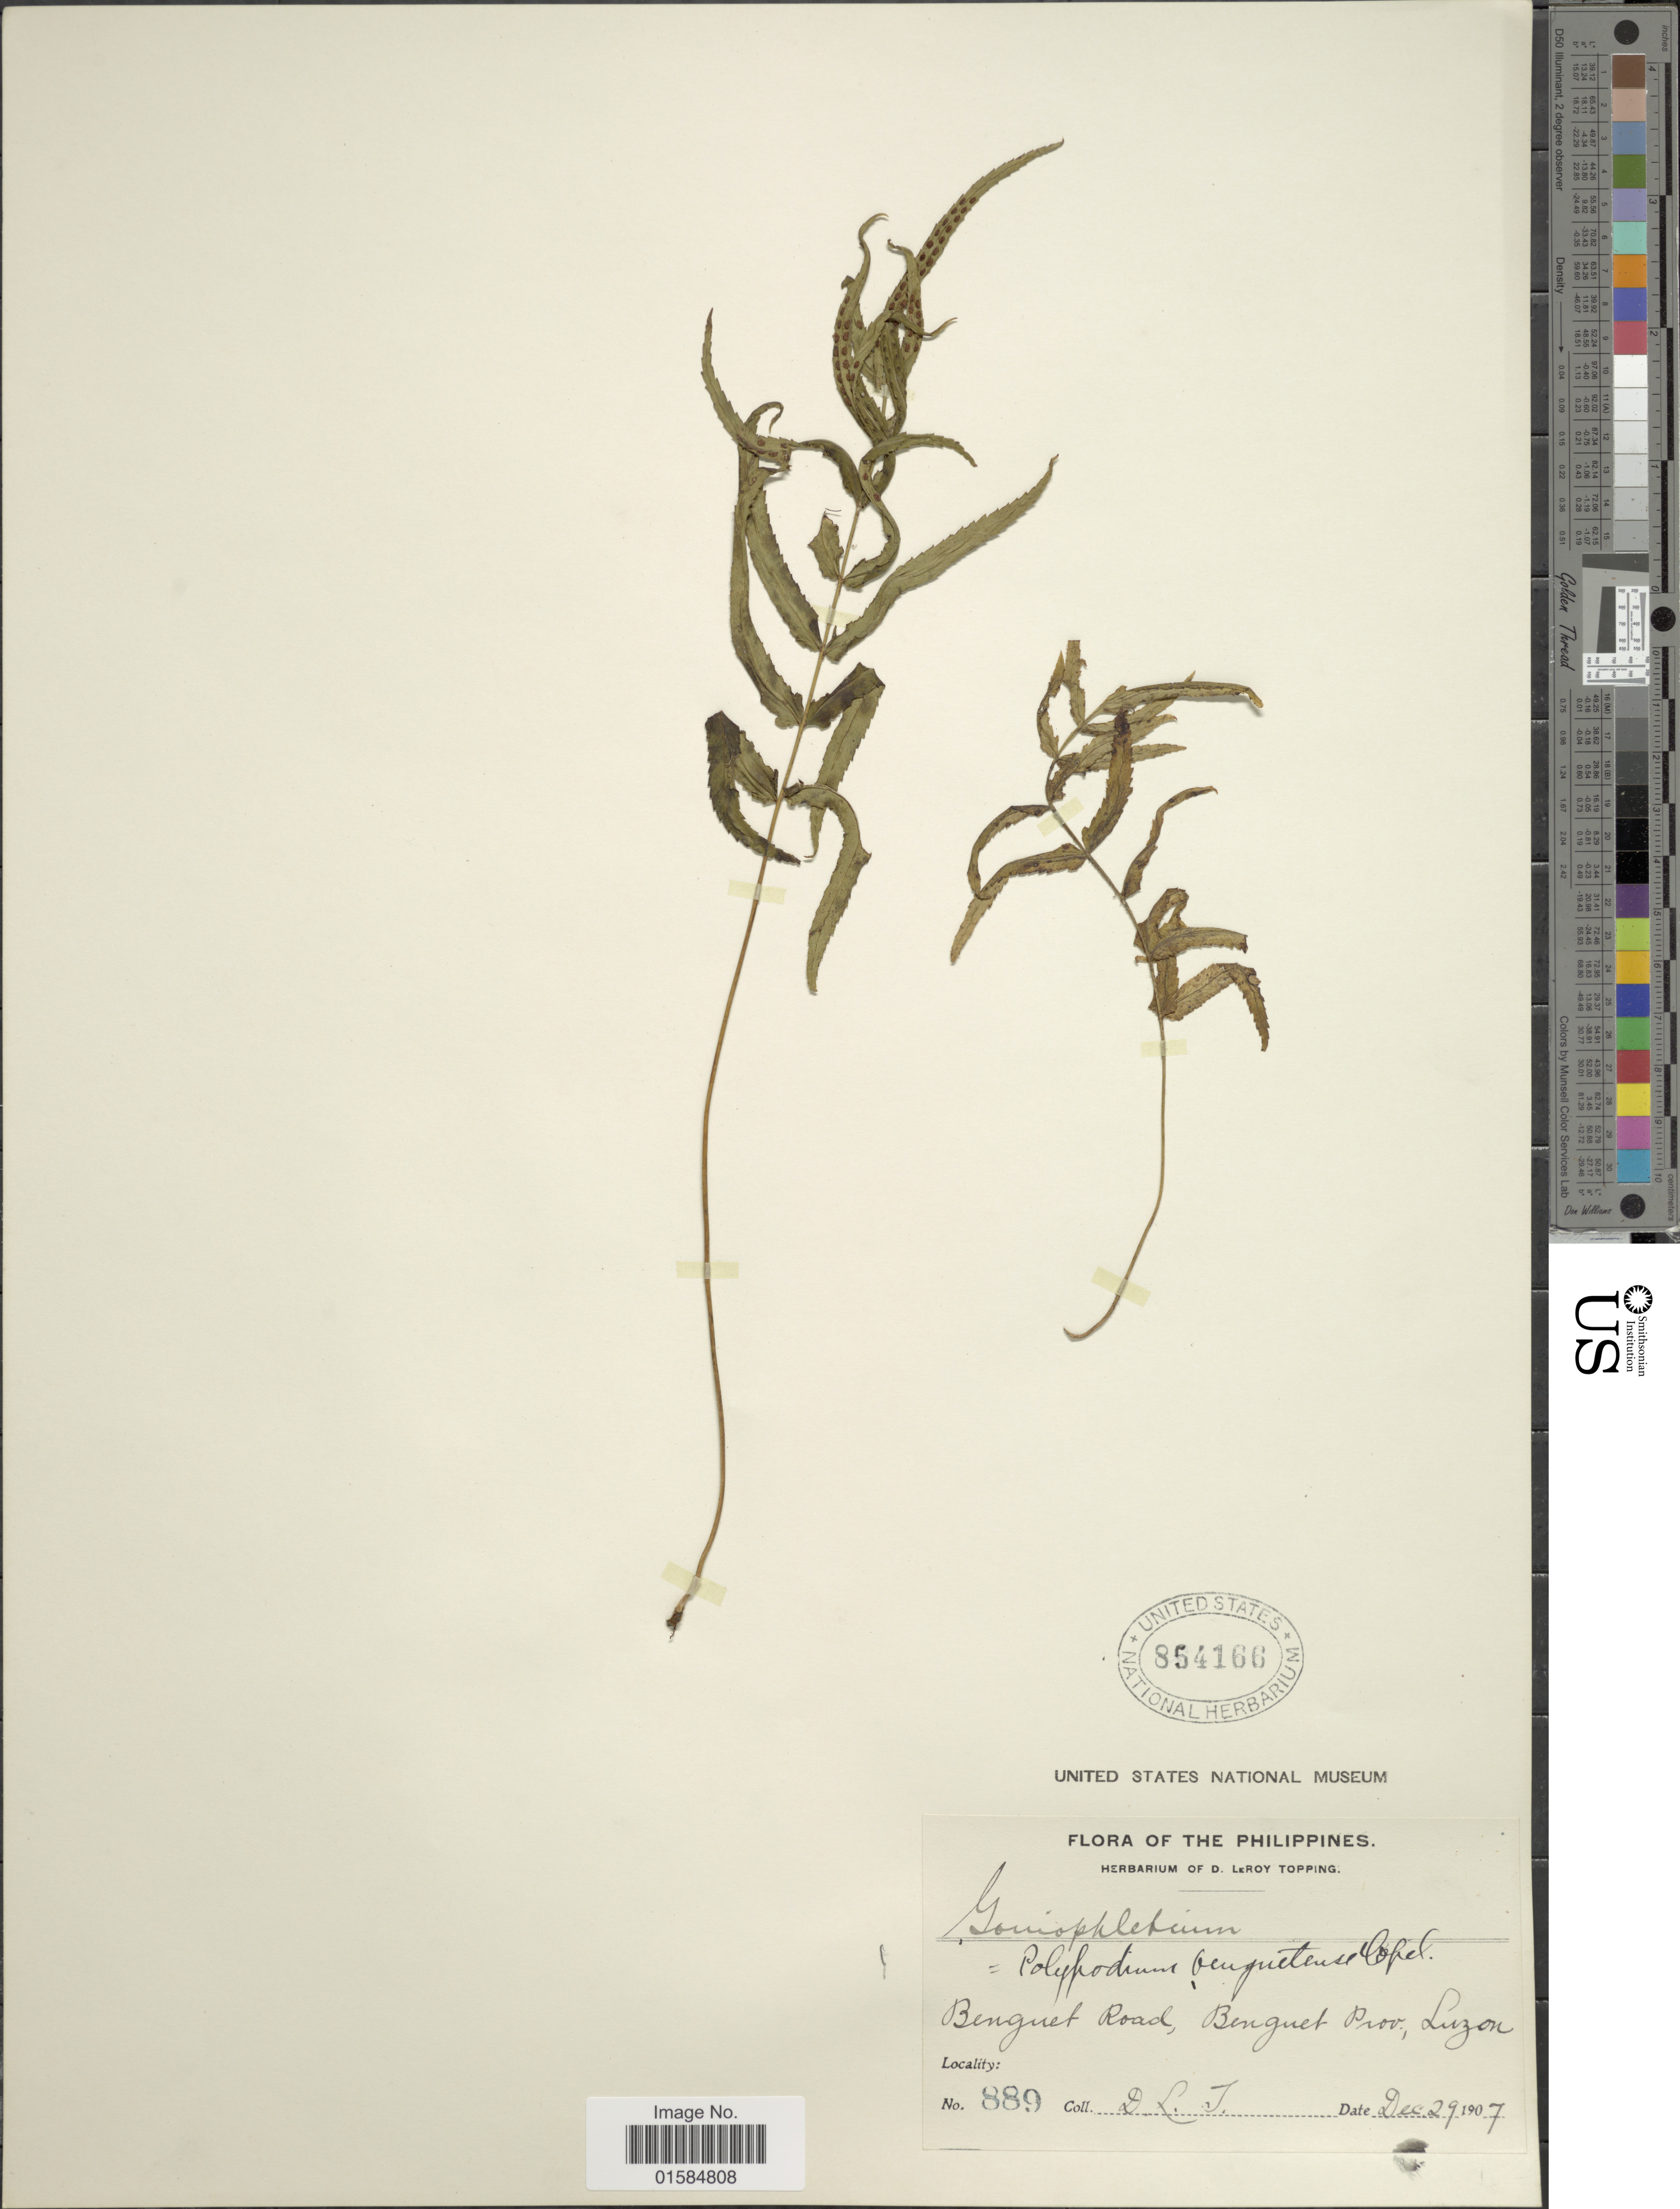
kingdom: Plantae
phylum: Tracheophyta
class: Polypodiopsida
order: Polypodiales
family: Polypodiaceae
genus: Goniophlebium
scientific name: Goniophlebium benguetense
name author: (Copel.) Copel.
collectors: D. L. Topping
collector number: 889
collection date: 1907-12-29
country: Philippines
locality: Benguet Road, Benguet Prov., Luzon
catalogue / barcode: US 854166